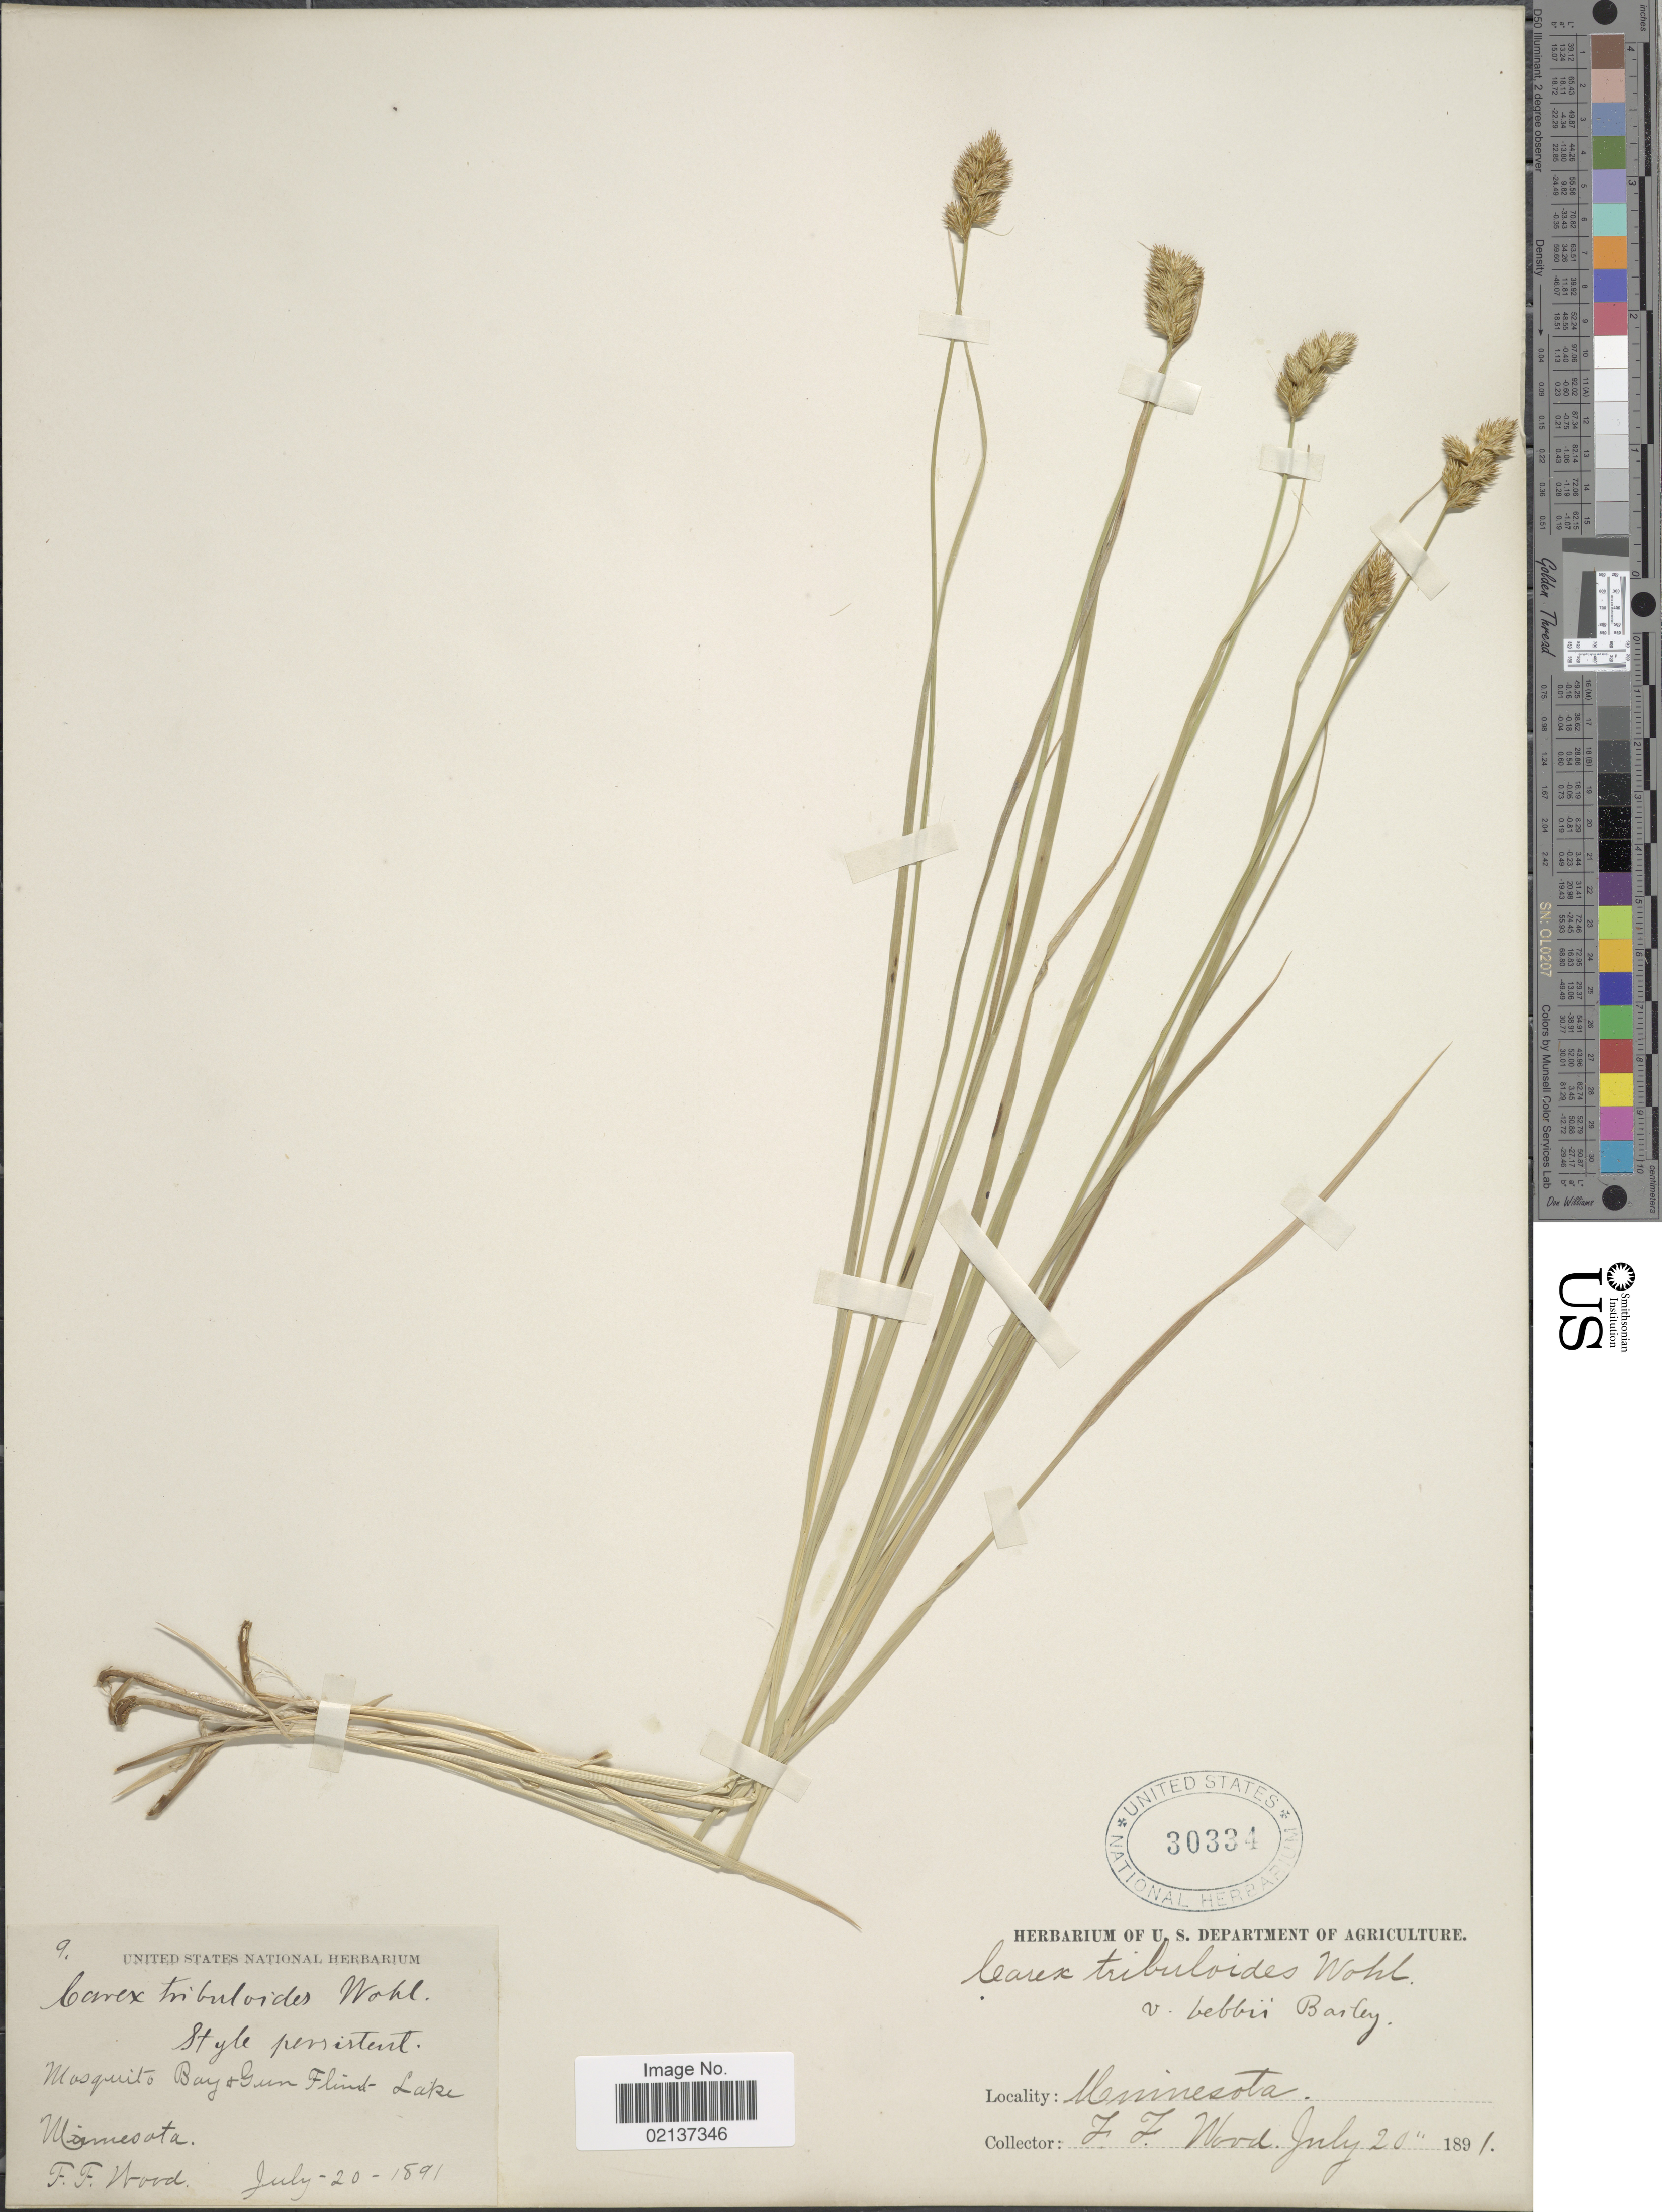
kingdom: Plantae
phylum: Tracheophyta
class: Liliopsida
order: Poales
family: Cyperaceae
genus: Carex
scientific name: Carex bebbii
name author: (L.H. Bailey) Olney ex Fernald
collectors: F. Wood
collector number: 9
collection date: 1891-07-20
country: United States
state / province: Minnesota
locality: Mosquito Bay + Gun Flint Lake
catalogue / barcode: US 30334